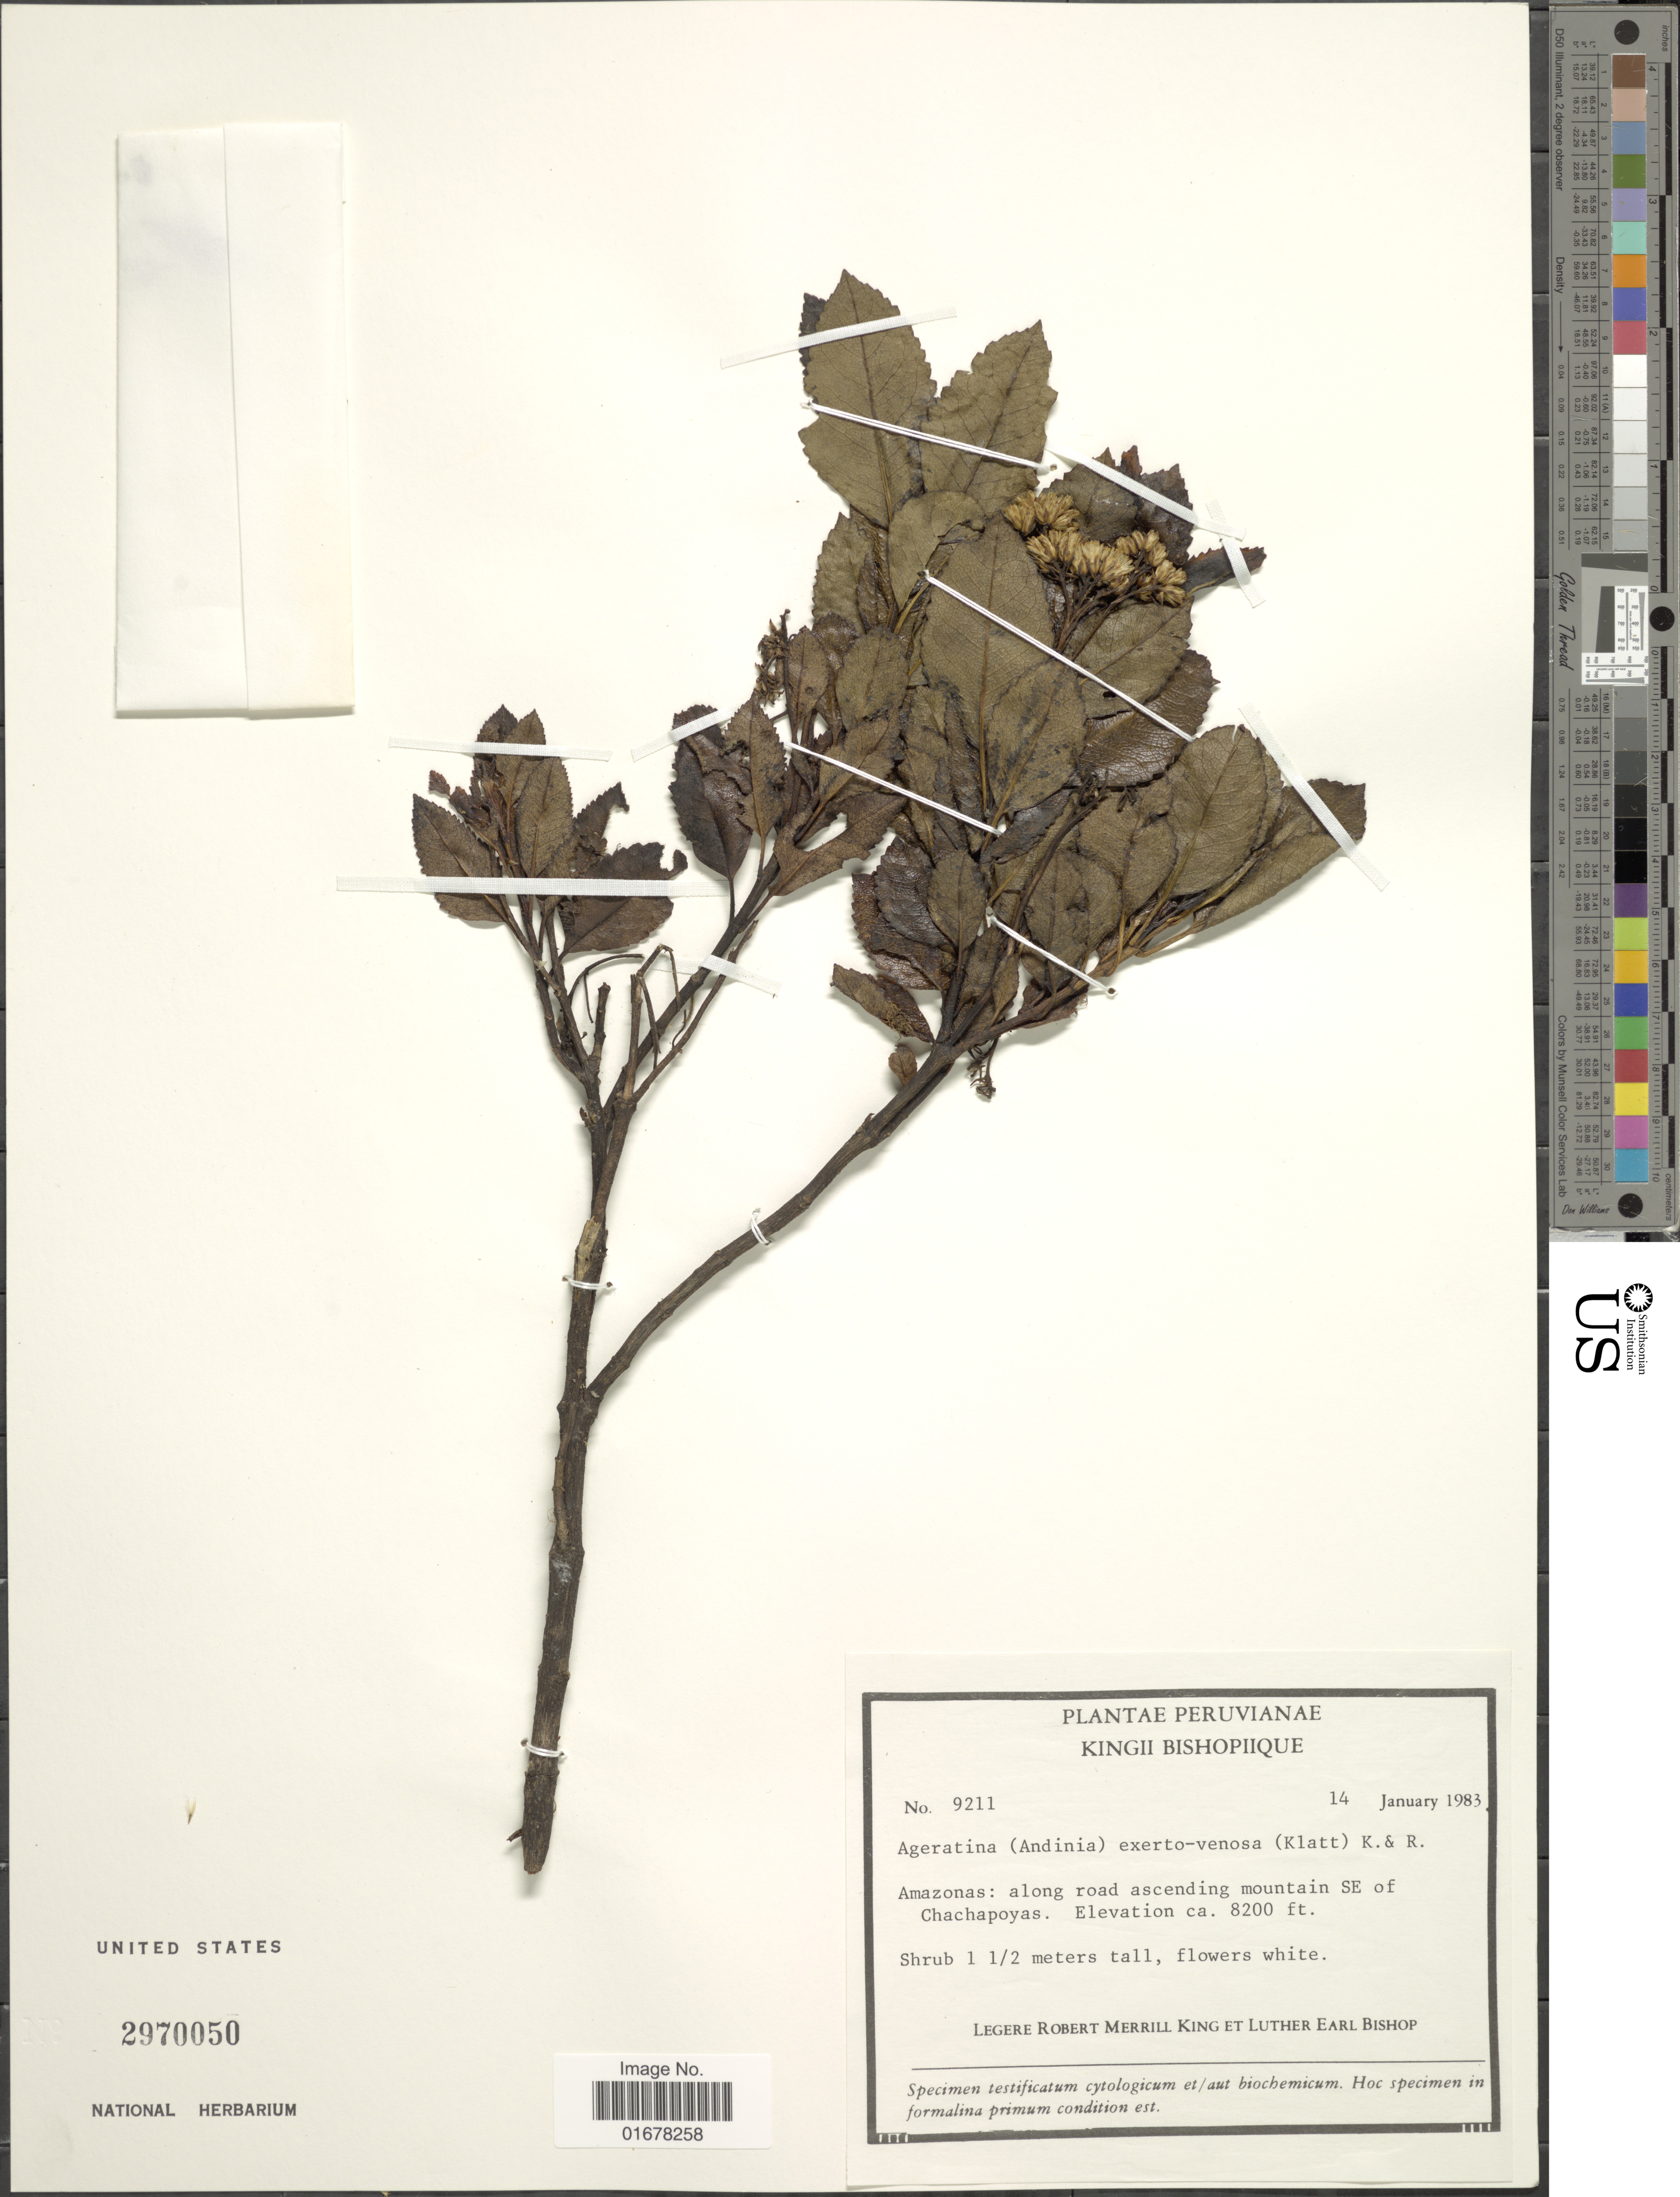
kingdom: Plantae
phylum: Tracheophyta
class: Magnoliopsida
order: Asterales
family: Asteraceae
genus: Ageratina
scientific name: Ageratina exserto-venosa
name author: (Klatt) R.M. King & H. Rob.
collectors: R. M. King & L. E. Bishop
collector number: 9211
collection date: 1983-01-14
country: Peru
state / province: Amazonas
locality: Amazonas: along road ascending mountain SE of Chachapoyas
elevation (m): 2499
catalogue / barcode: US 2970050